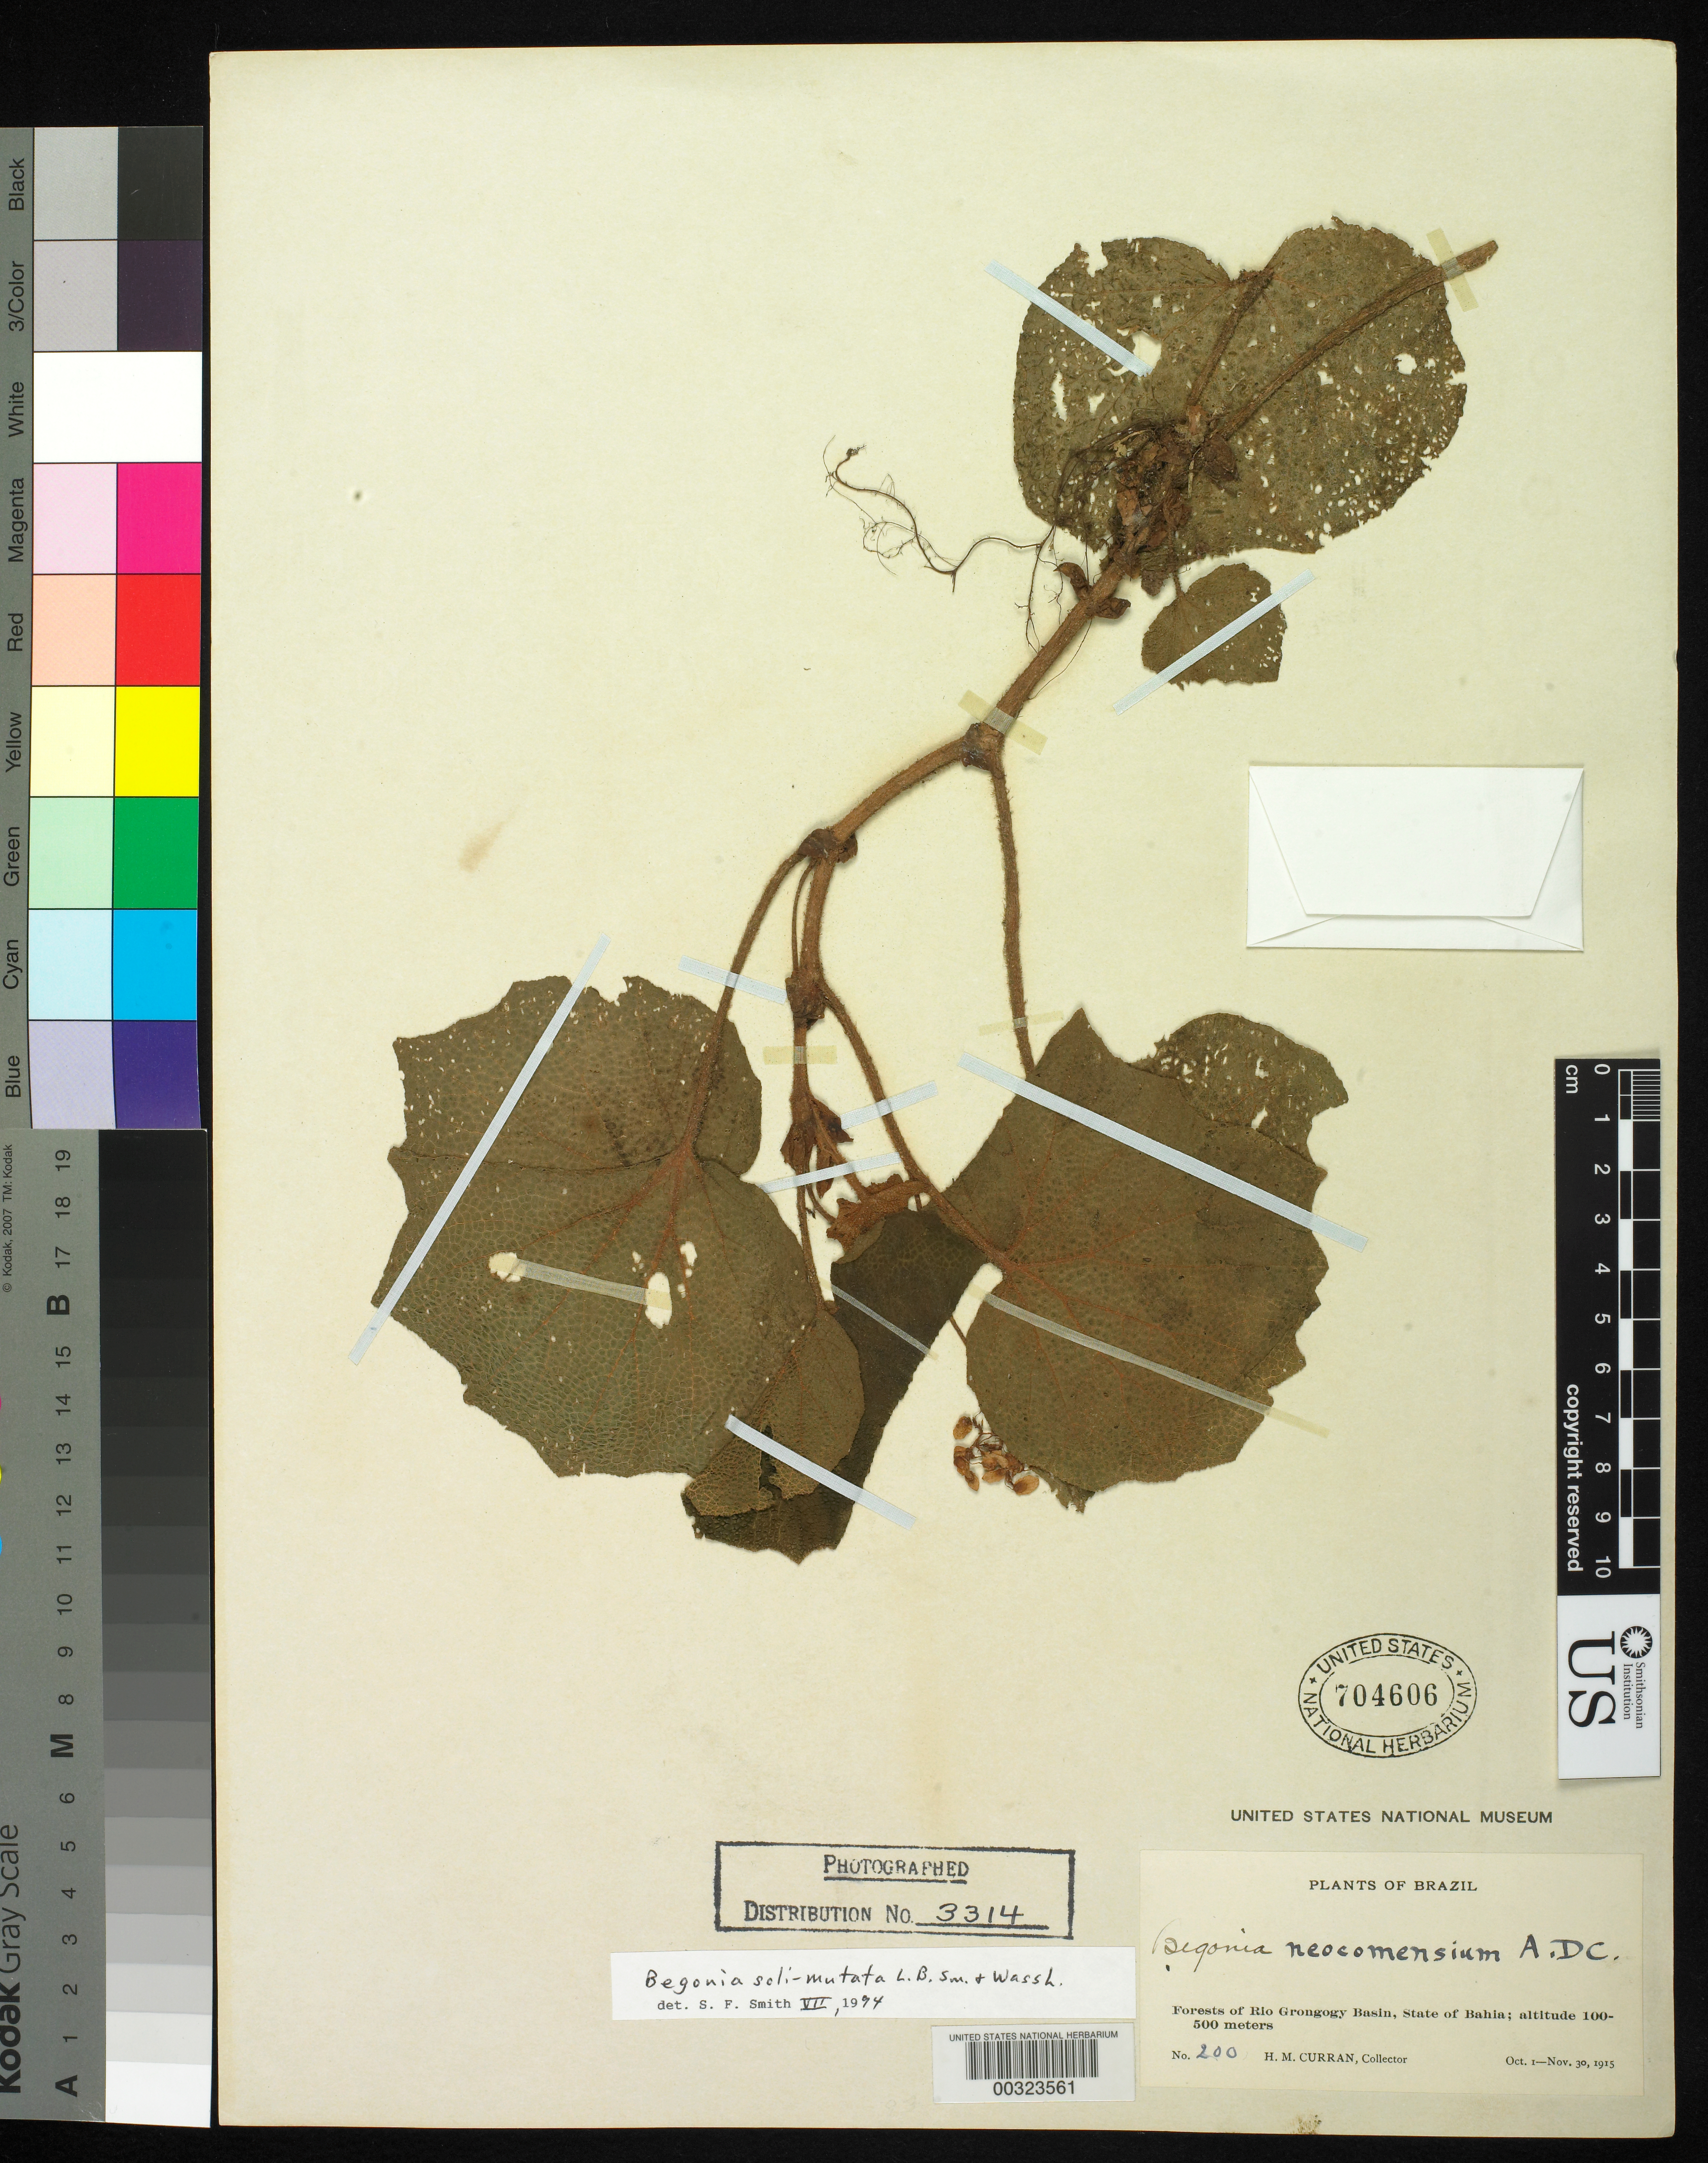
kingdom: Plantae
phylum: Tracheophyta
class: Magnoliopsida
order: Cucurbitales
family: Begoniaceae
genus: Begonia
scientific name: Begonia soli-mutata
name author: L.B. Sm. & Wassh.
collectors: H. M. Curran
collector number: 200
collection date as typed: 01 Oct 1915 to 30 Nov 1915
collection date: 1915-10-01/1915-11-30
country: Brazil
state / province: Bahia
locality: Forests of Rio Grongogy basin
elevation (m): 100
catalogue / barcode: US 704606